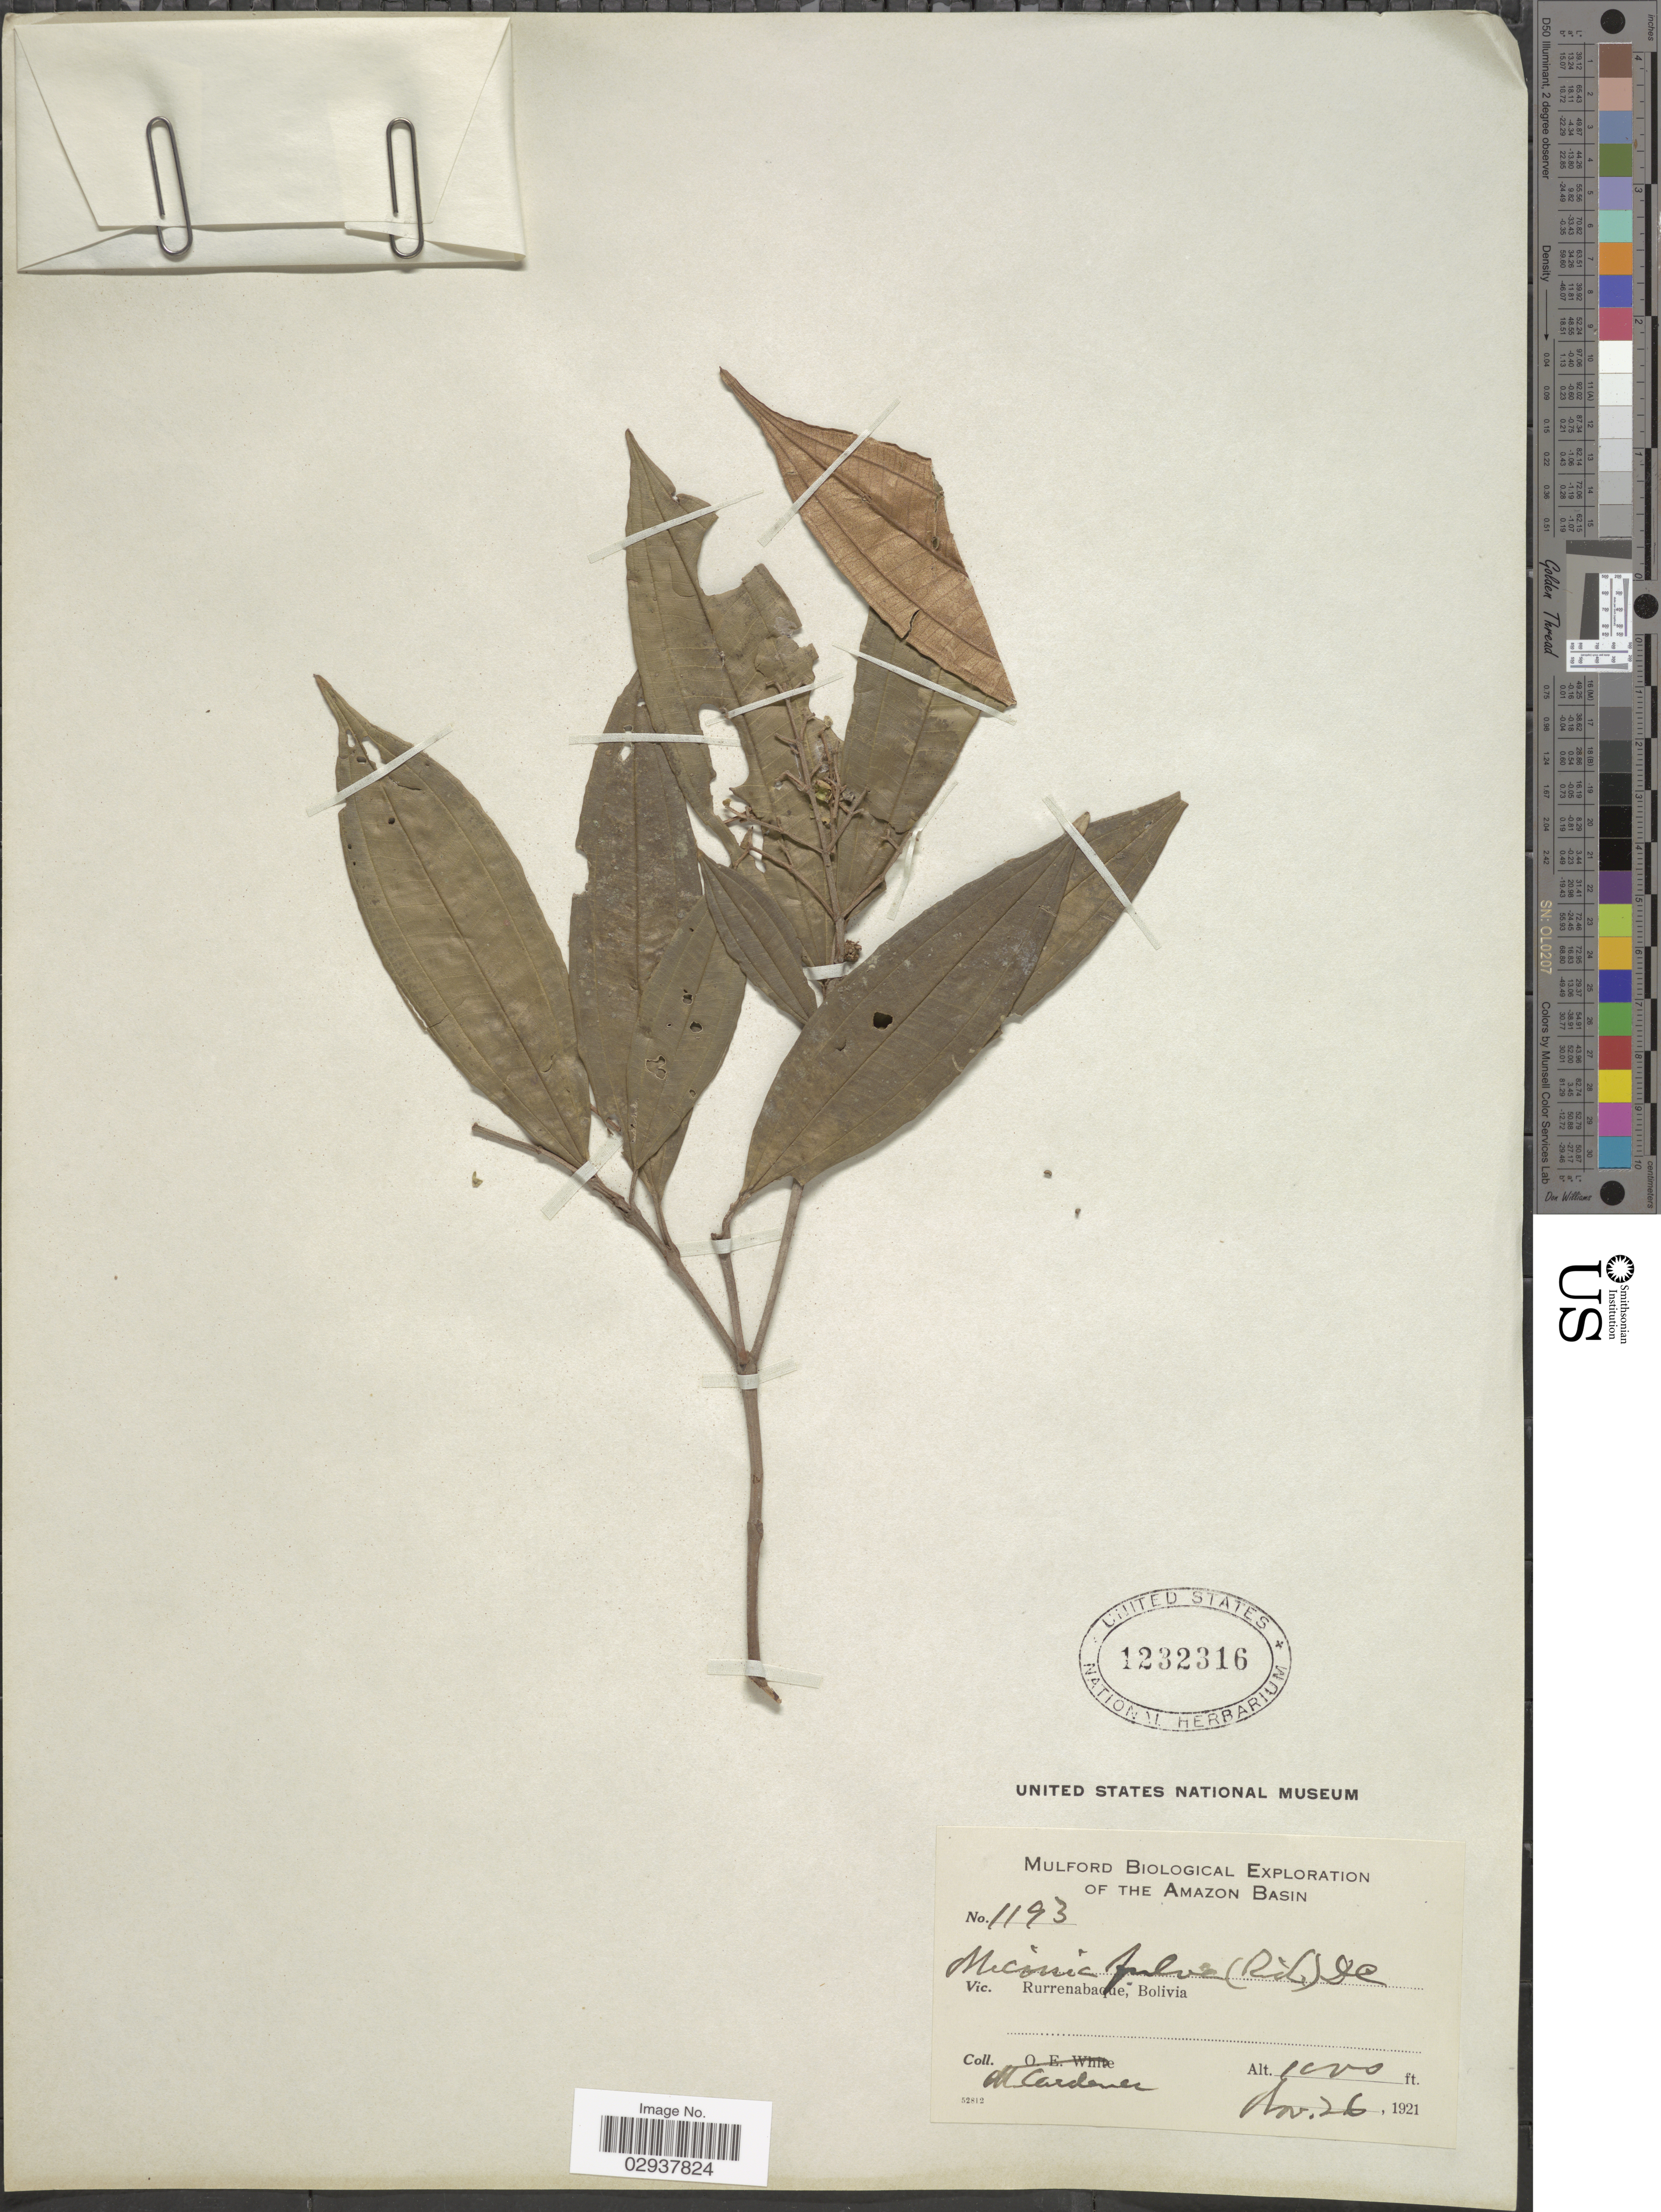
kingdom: Plantae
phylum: Tracheophyta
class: Magnoliopsida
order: Myrtales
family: Melastomataceae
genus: Miconia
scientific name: Miconia chrysophylla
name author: (Rich.) Urb.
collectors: M. Cárdenas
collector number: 1193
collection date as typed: Nov. 26, 1921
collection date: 1921-11-26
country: Bolivia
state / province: Beni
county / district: José Ballivián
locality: Rurrenabaque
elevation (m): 305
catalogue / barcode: US 1232316